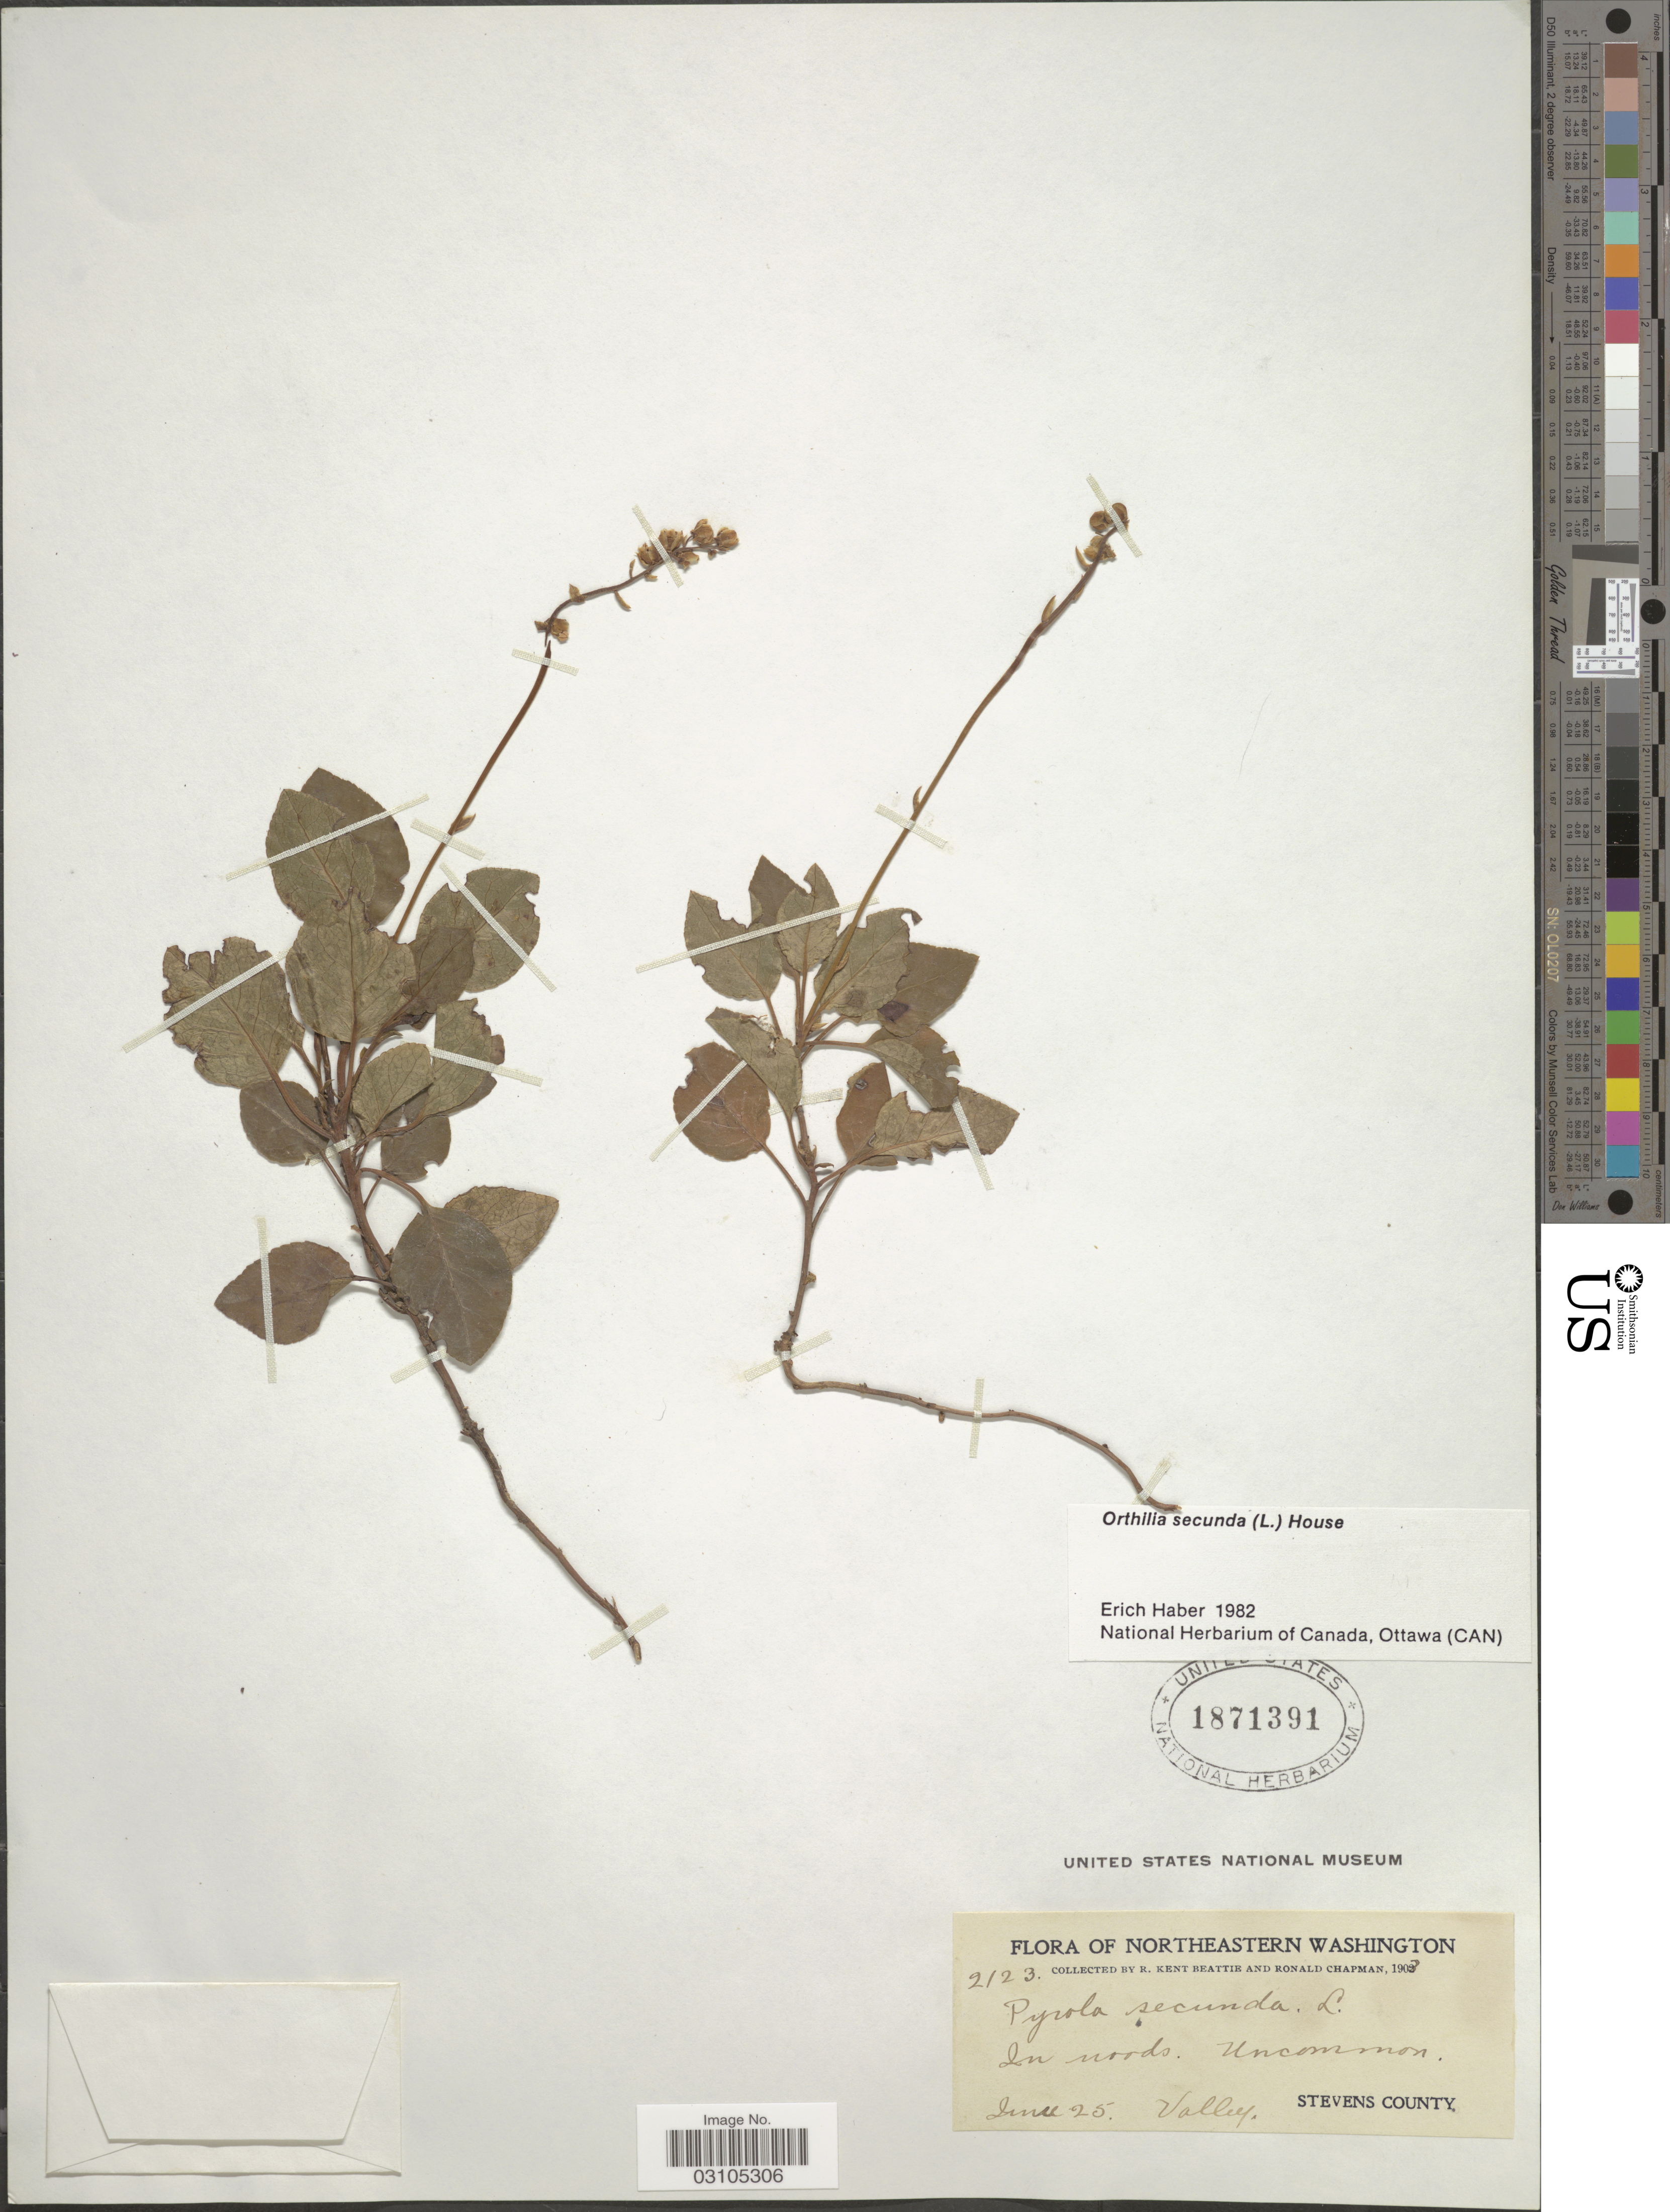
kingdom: Plantae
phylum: Tracheophyta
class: Magnoliopsida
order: Ericales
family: Ericaceae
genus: Orthilia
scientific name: Orthilia secunda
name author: (L.) House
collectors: R. K. Beattie & R. Chapman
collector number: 2123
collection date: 1903-06-25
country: United States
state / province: Washington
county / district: Stevens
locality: Northeastern Washington. Stevens County.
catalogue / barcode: US 1871391